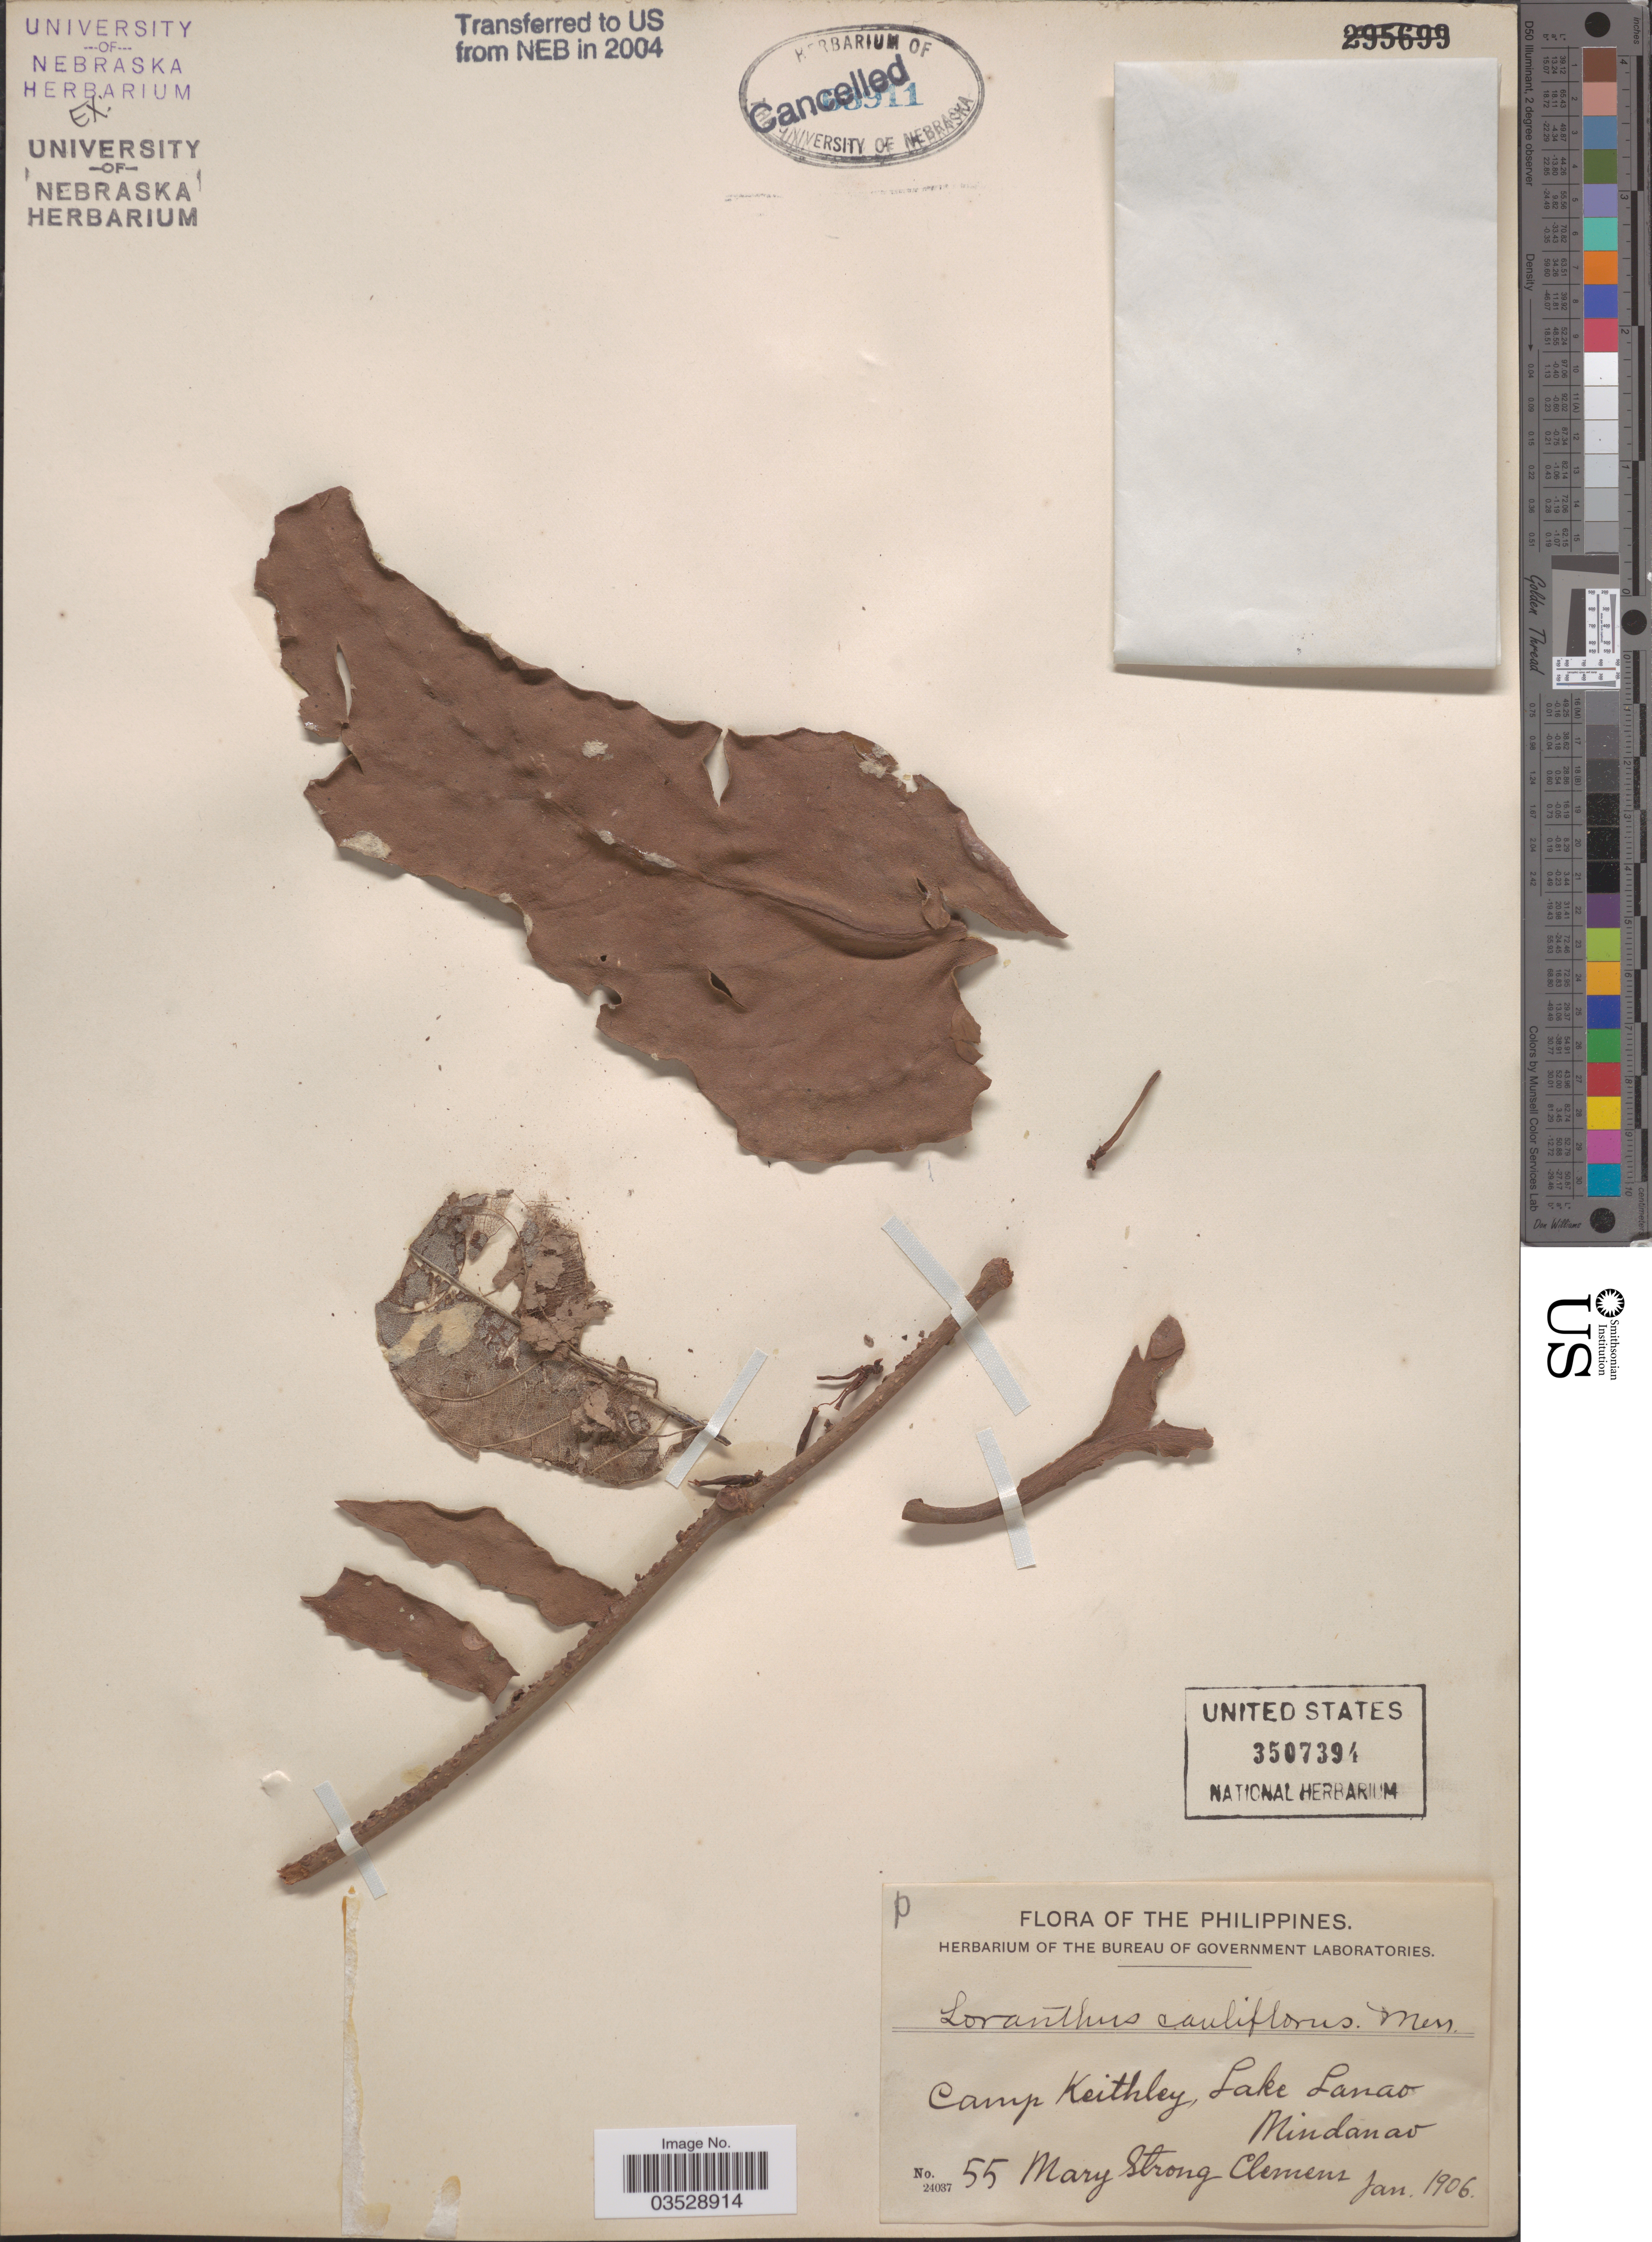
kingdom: Plantae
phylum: Tracheophyta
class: Magnoliopsida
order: Santalales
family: Loranthaceae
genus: Amyema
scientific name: Amyema cauliflora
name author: (Merr.) Barlow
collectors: M. S. Clemens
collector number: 55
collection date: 1906-01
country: Philippines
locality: Camp Keithley, Lake Lanao, Mindanao.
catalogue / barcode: US 3507394